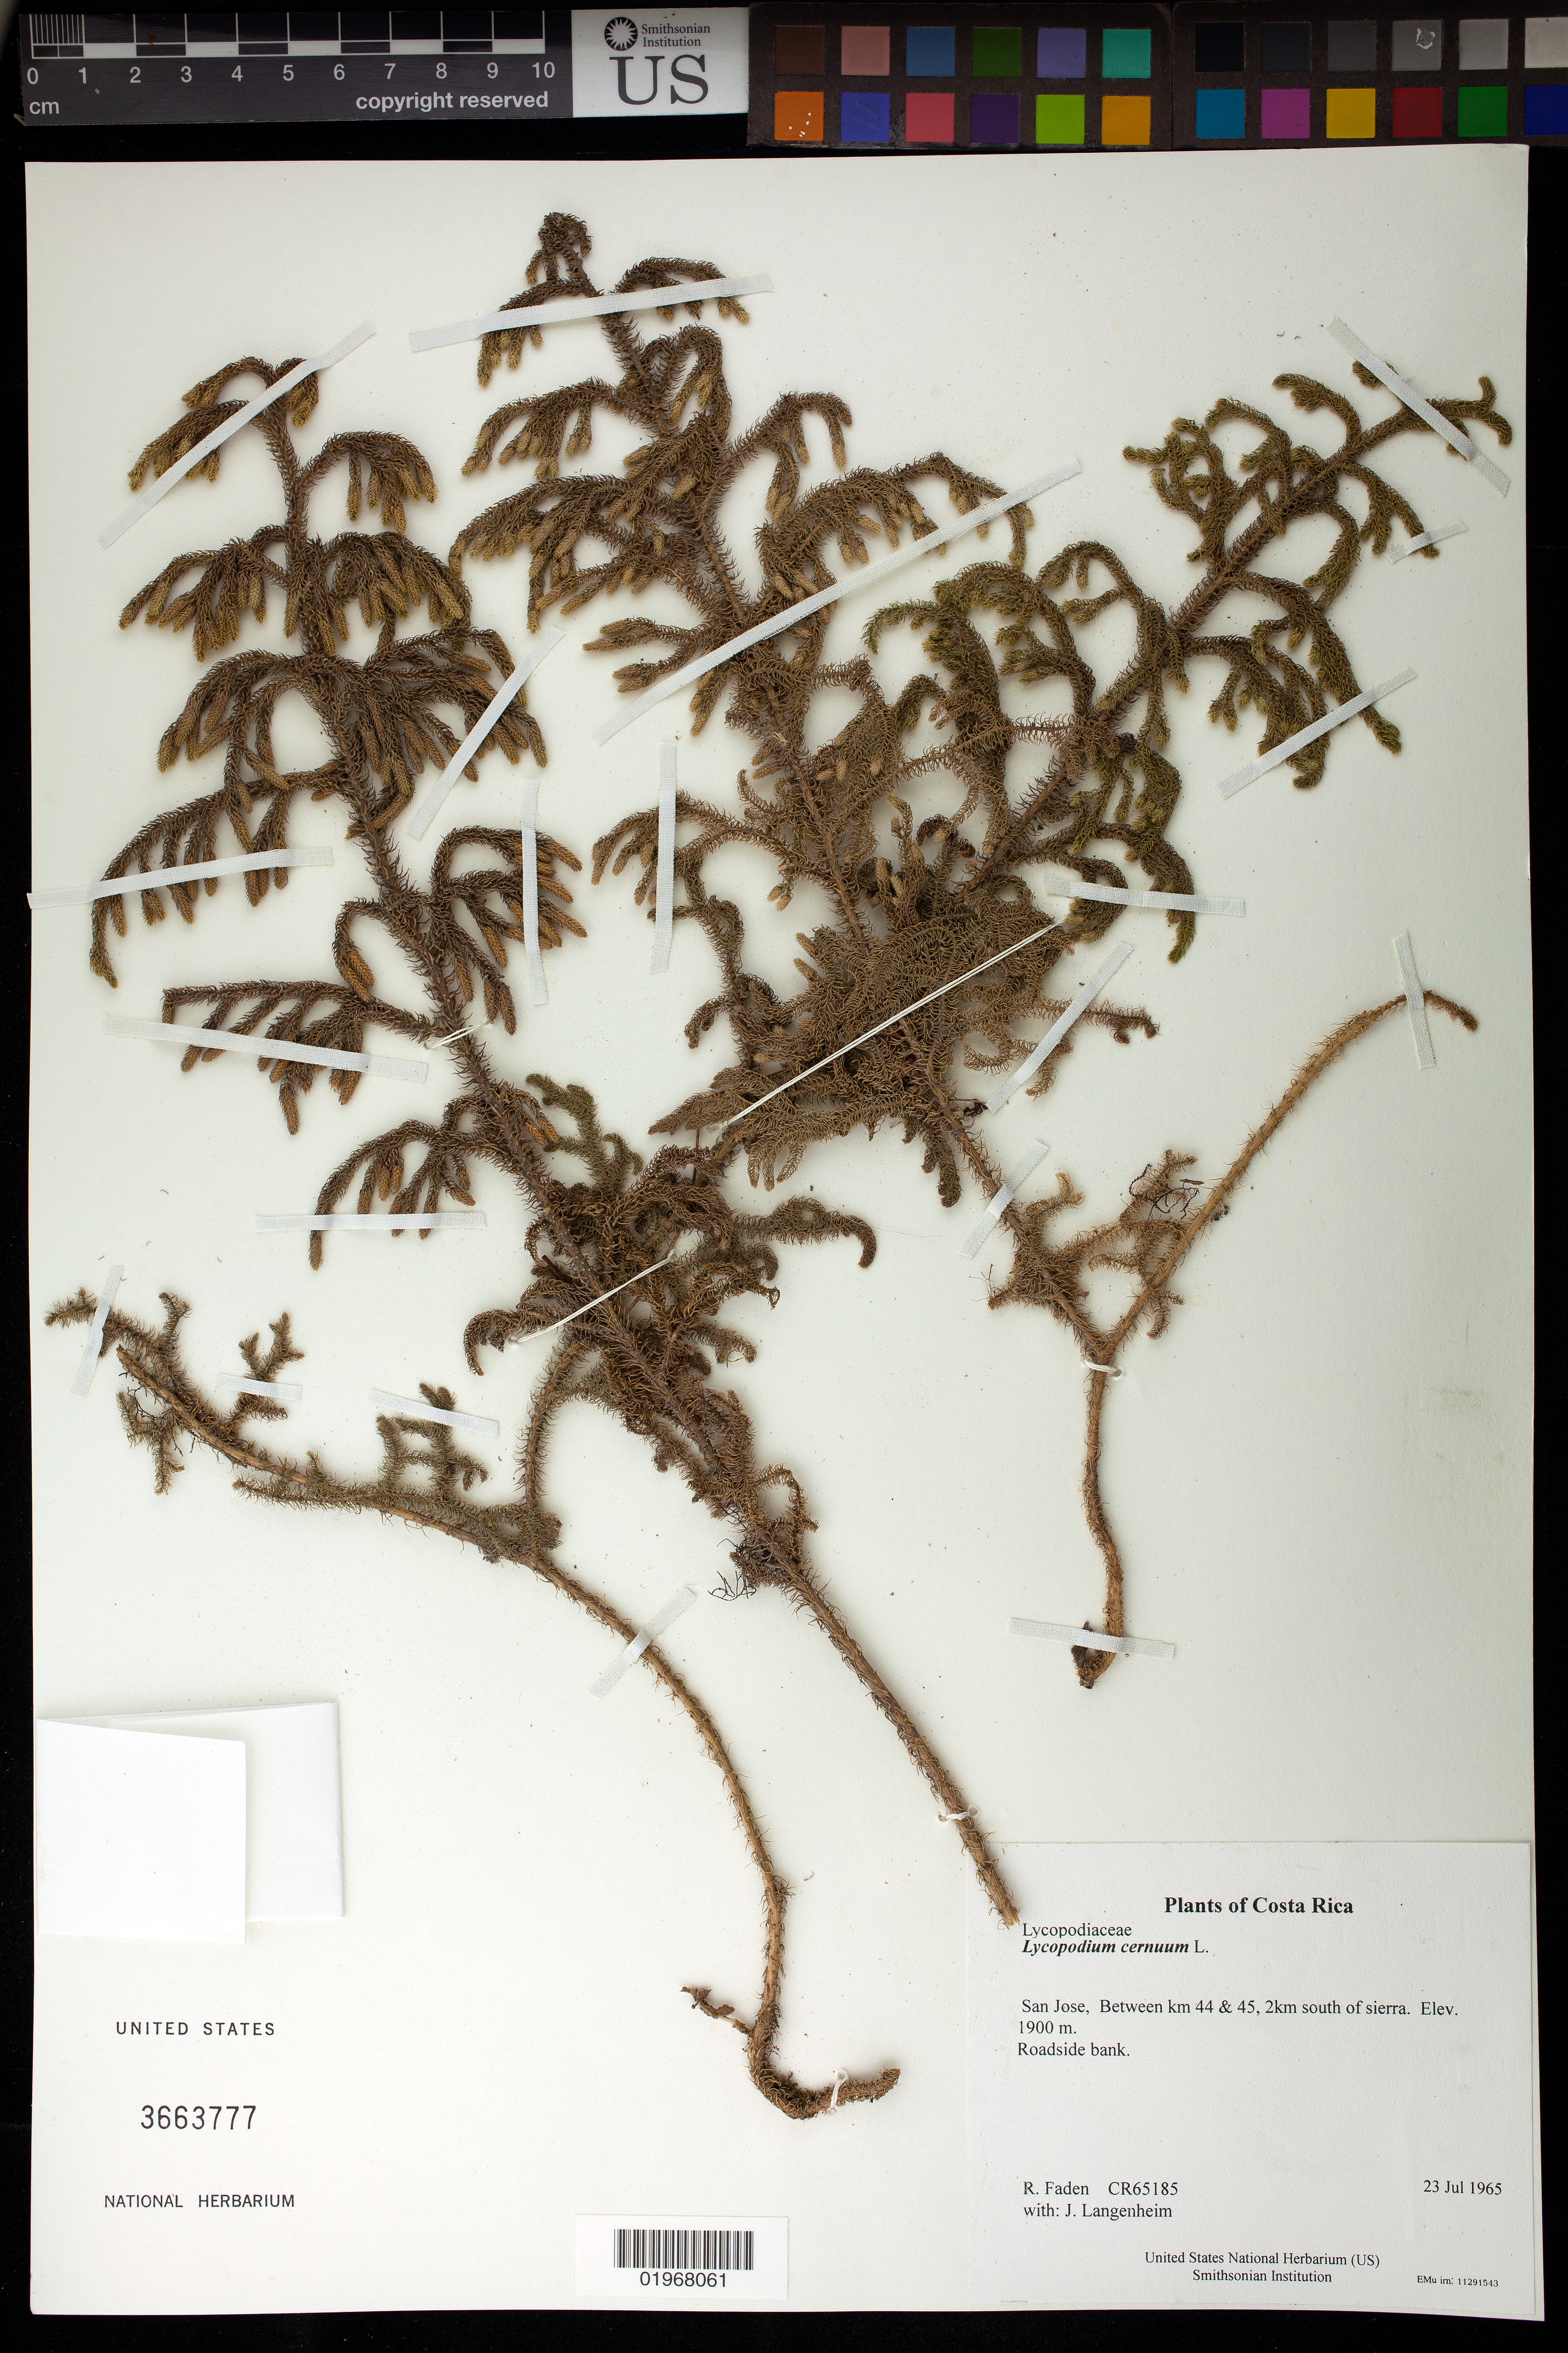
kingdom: Plantae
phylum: Tracheophyta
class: Lycopodiopsida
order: Lycopodiales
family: Lycopodiaceae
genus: Palhinhaea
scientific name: Palhinhaea cernua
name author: (L.) Vasc. & Franco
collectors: R. B. Faden & J. Langenheim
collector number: CR65185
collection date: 1965-07-23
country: Costa Rica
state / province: San Jose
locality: Between km 44 & 45, 2km south of sierra.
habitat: Roadside bank.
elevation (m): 1900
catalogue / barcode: US 3663777